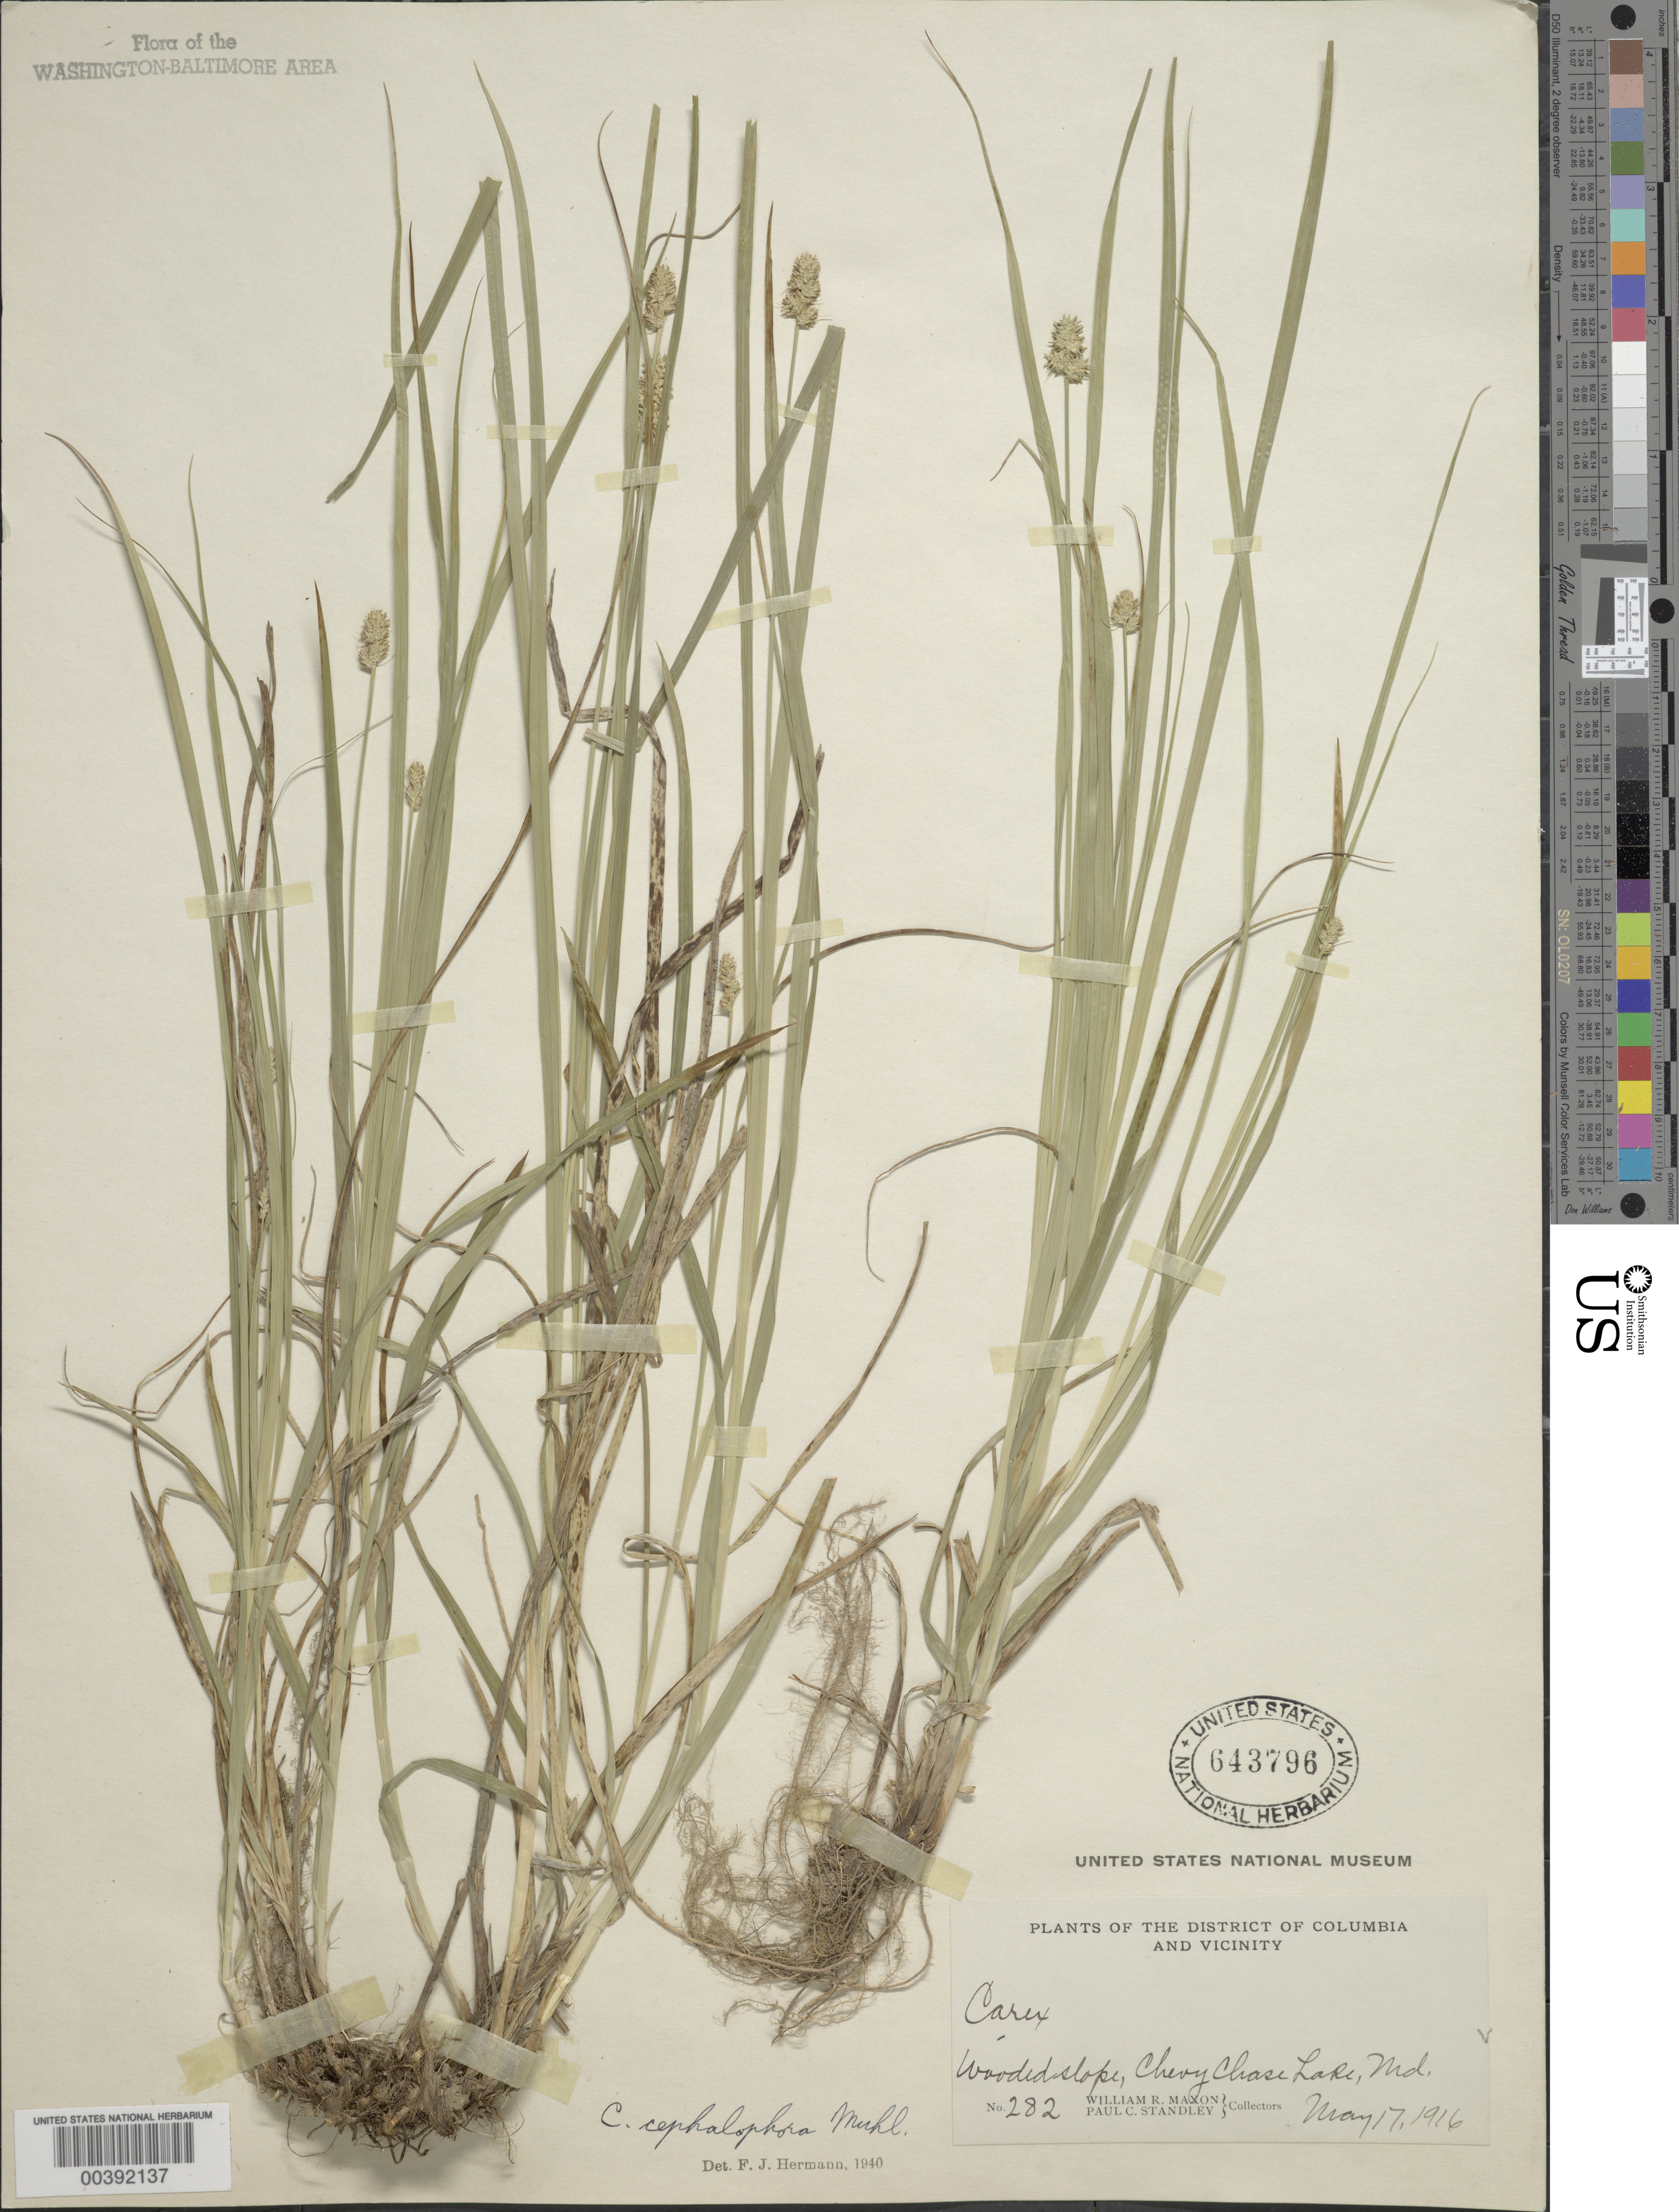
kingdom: Plantae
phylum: Tracheophyta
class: Liliopsida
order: Poales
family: Cyperaceae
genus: Carex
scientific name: Carex cephalophora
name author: Muhl. ex Willd.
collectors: W. R. Maxon & P. C. Standley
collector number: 282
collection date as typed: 17 May 1916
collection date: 1916-05-17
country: United States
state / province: Maryland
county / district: Montgomery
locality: Chevy Chase Lake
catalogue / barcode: US 643796